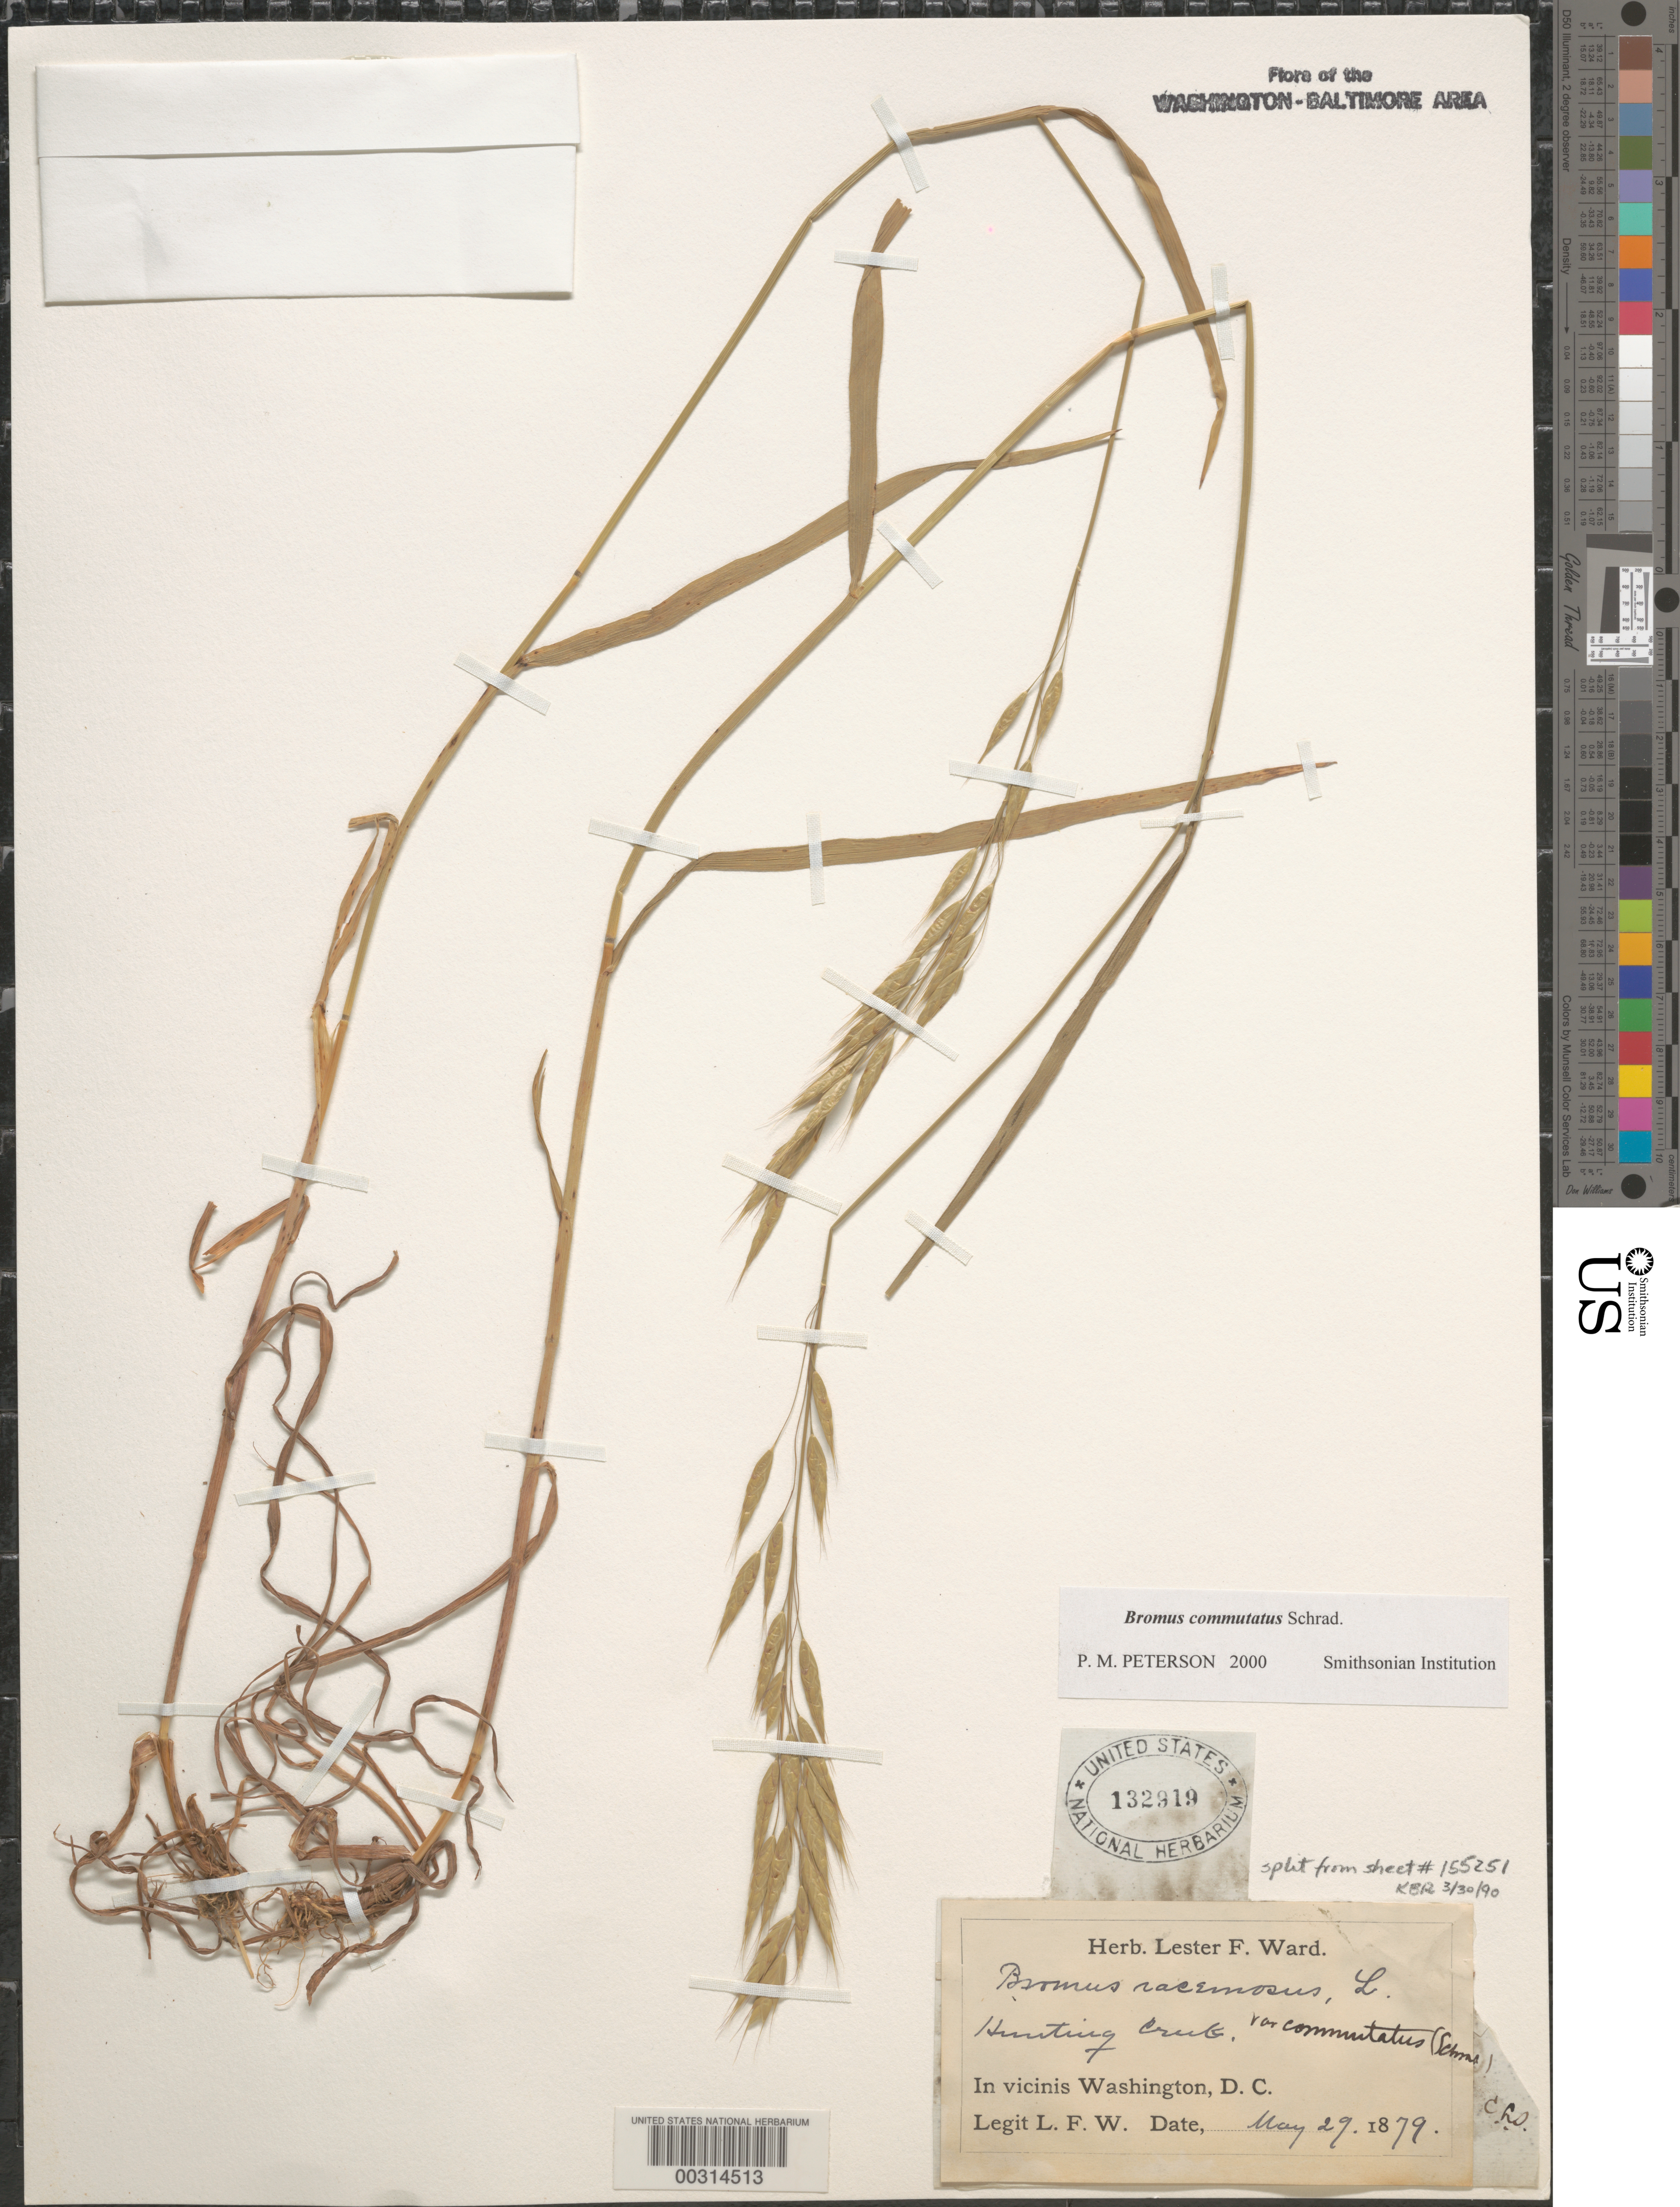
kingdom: Plantae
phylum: Tracheophyta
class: Liliopsida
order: Poales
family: Poaceae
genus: Bromus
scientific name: Bromus commutatus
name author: Schrad.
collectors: L. F. Ward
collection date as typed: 29 May 1879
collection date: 1879-05-29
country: United States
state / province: Virginia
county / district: Fairfax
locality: Hunting Creek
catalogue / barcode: US 132919